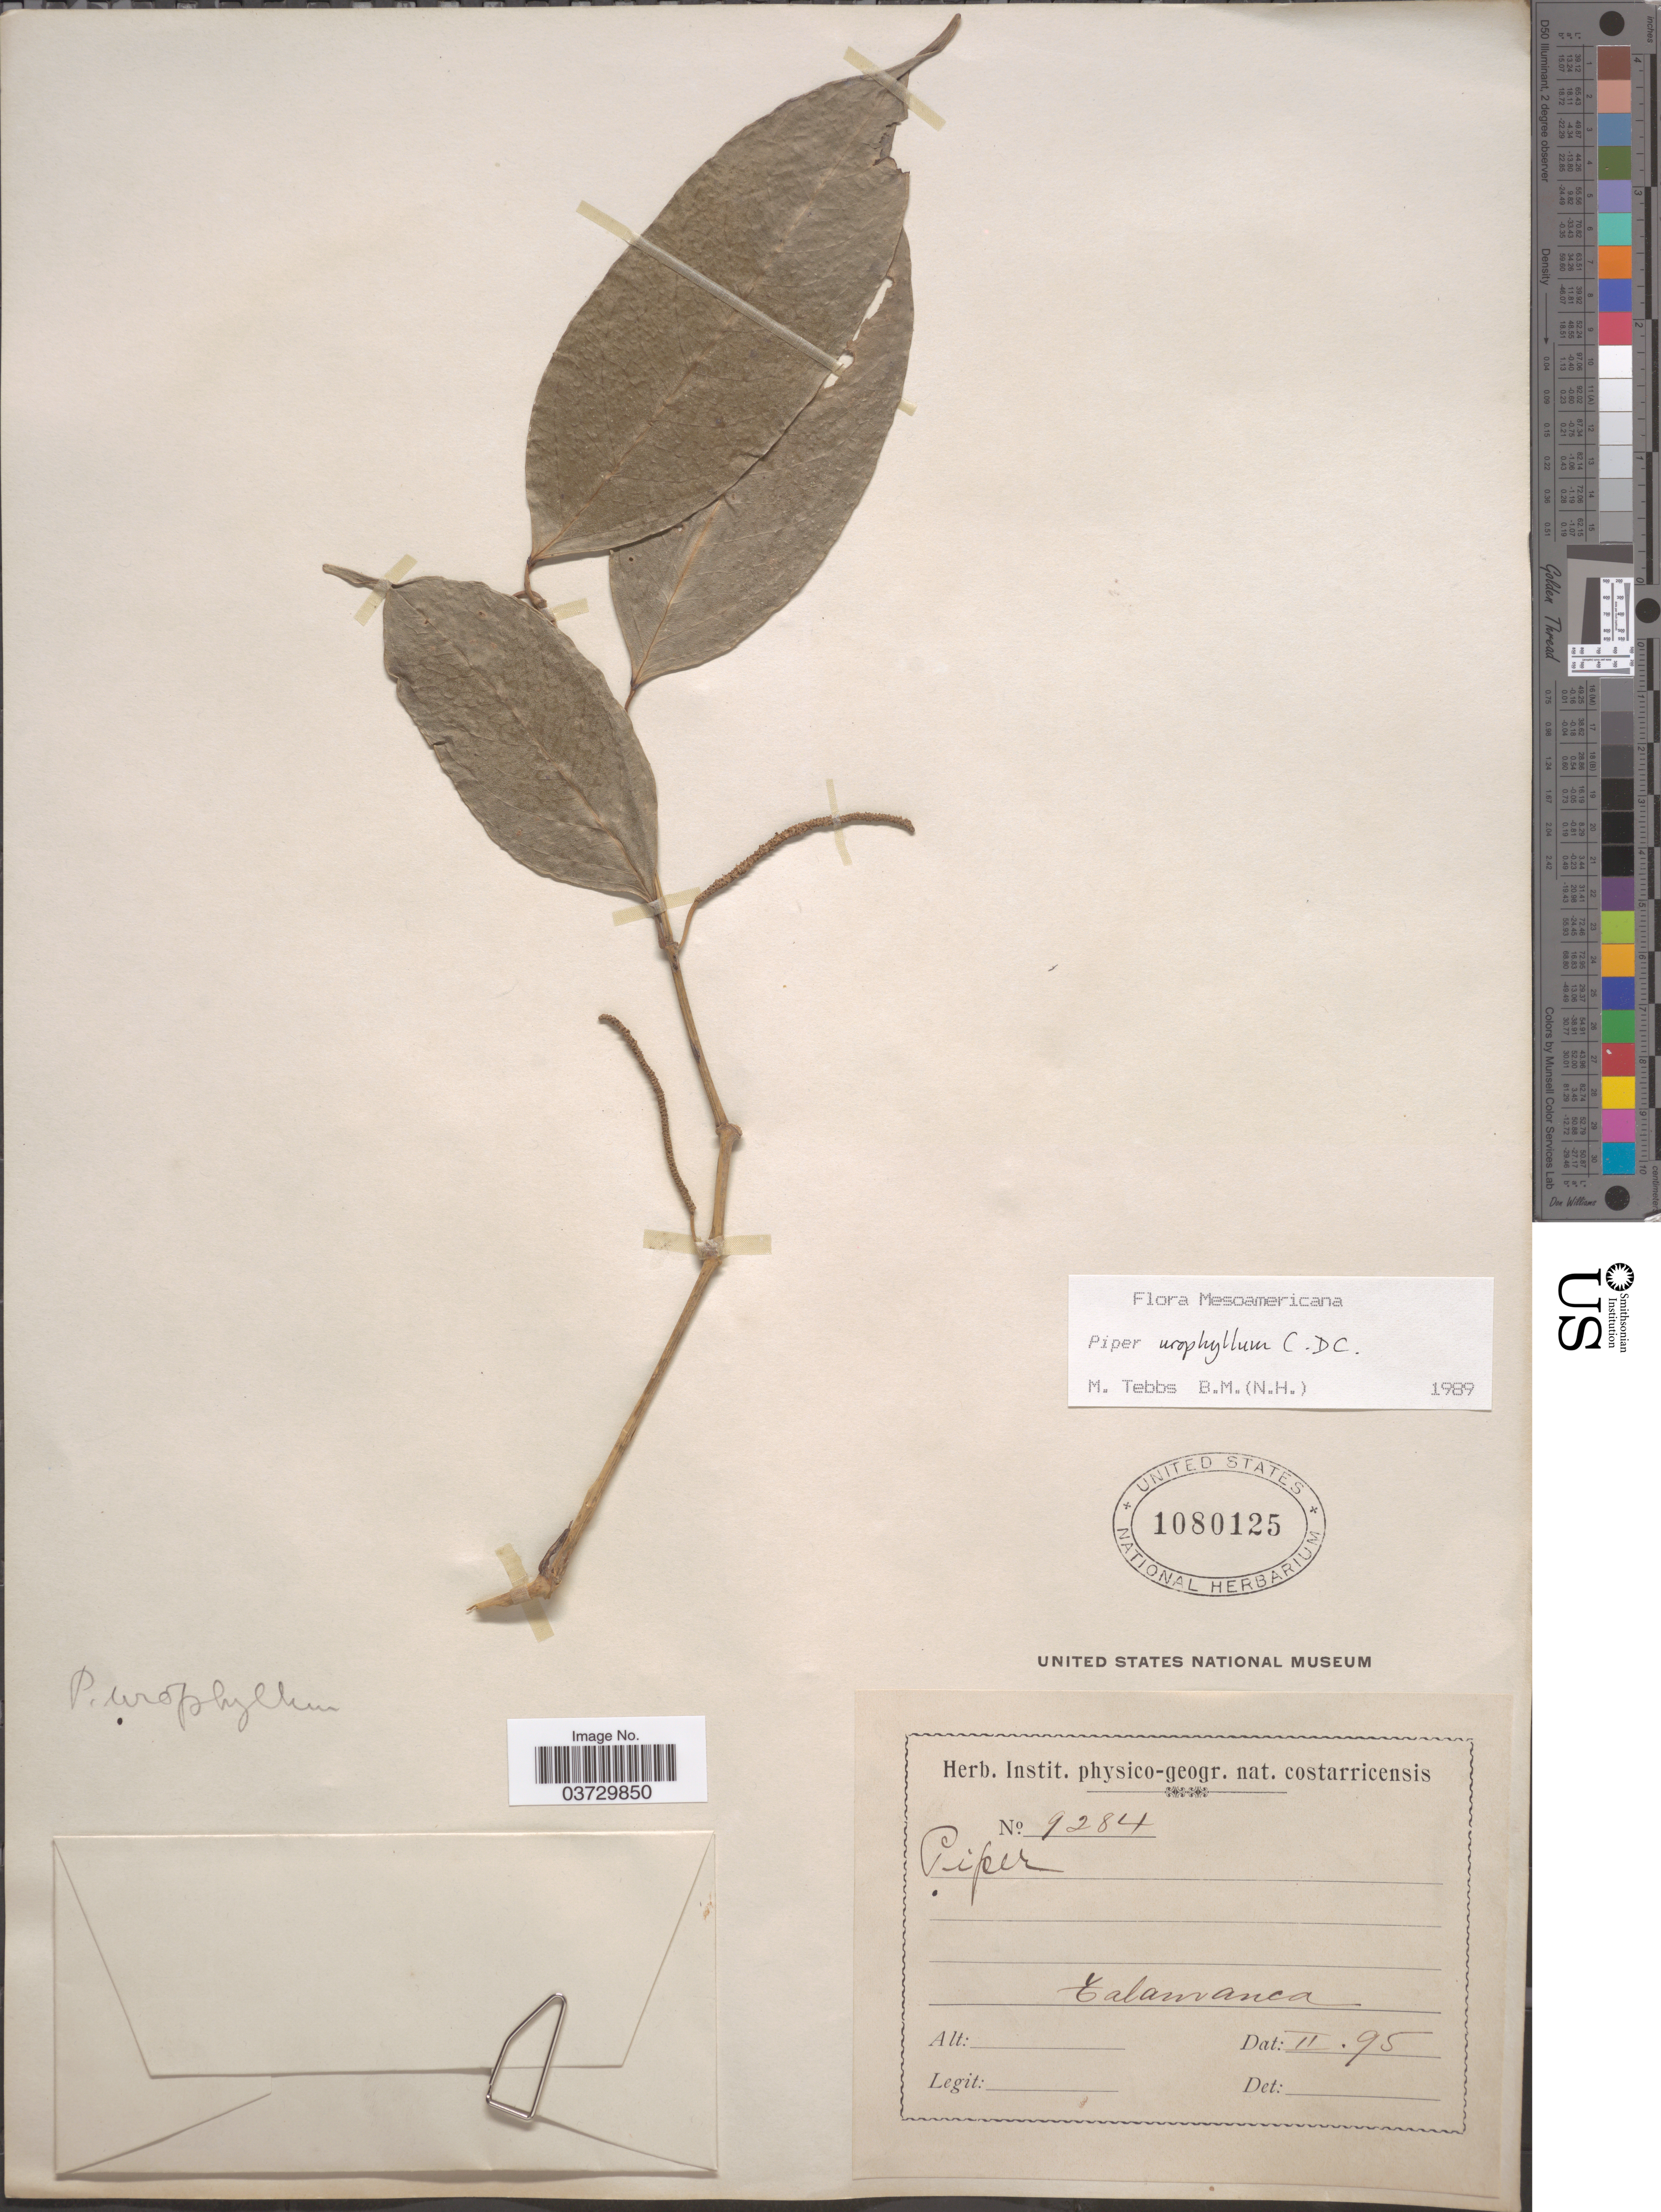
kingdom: Plantae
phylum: Tracheophyta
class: Magnoliopsida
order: Piperales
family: Piperaceae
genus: Piper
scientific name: Piper urophyllum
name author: DC.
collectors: ex herb. Instit. physico-geogr. nat. costarricensis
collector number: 9284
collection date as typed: Transcribed d/m/y: /2/95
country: Costa Rica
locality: Talamanca.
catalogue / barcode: US 1080125